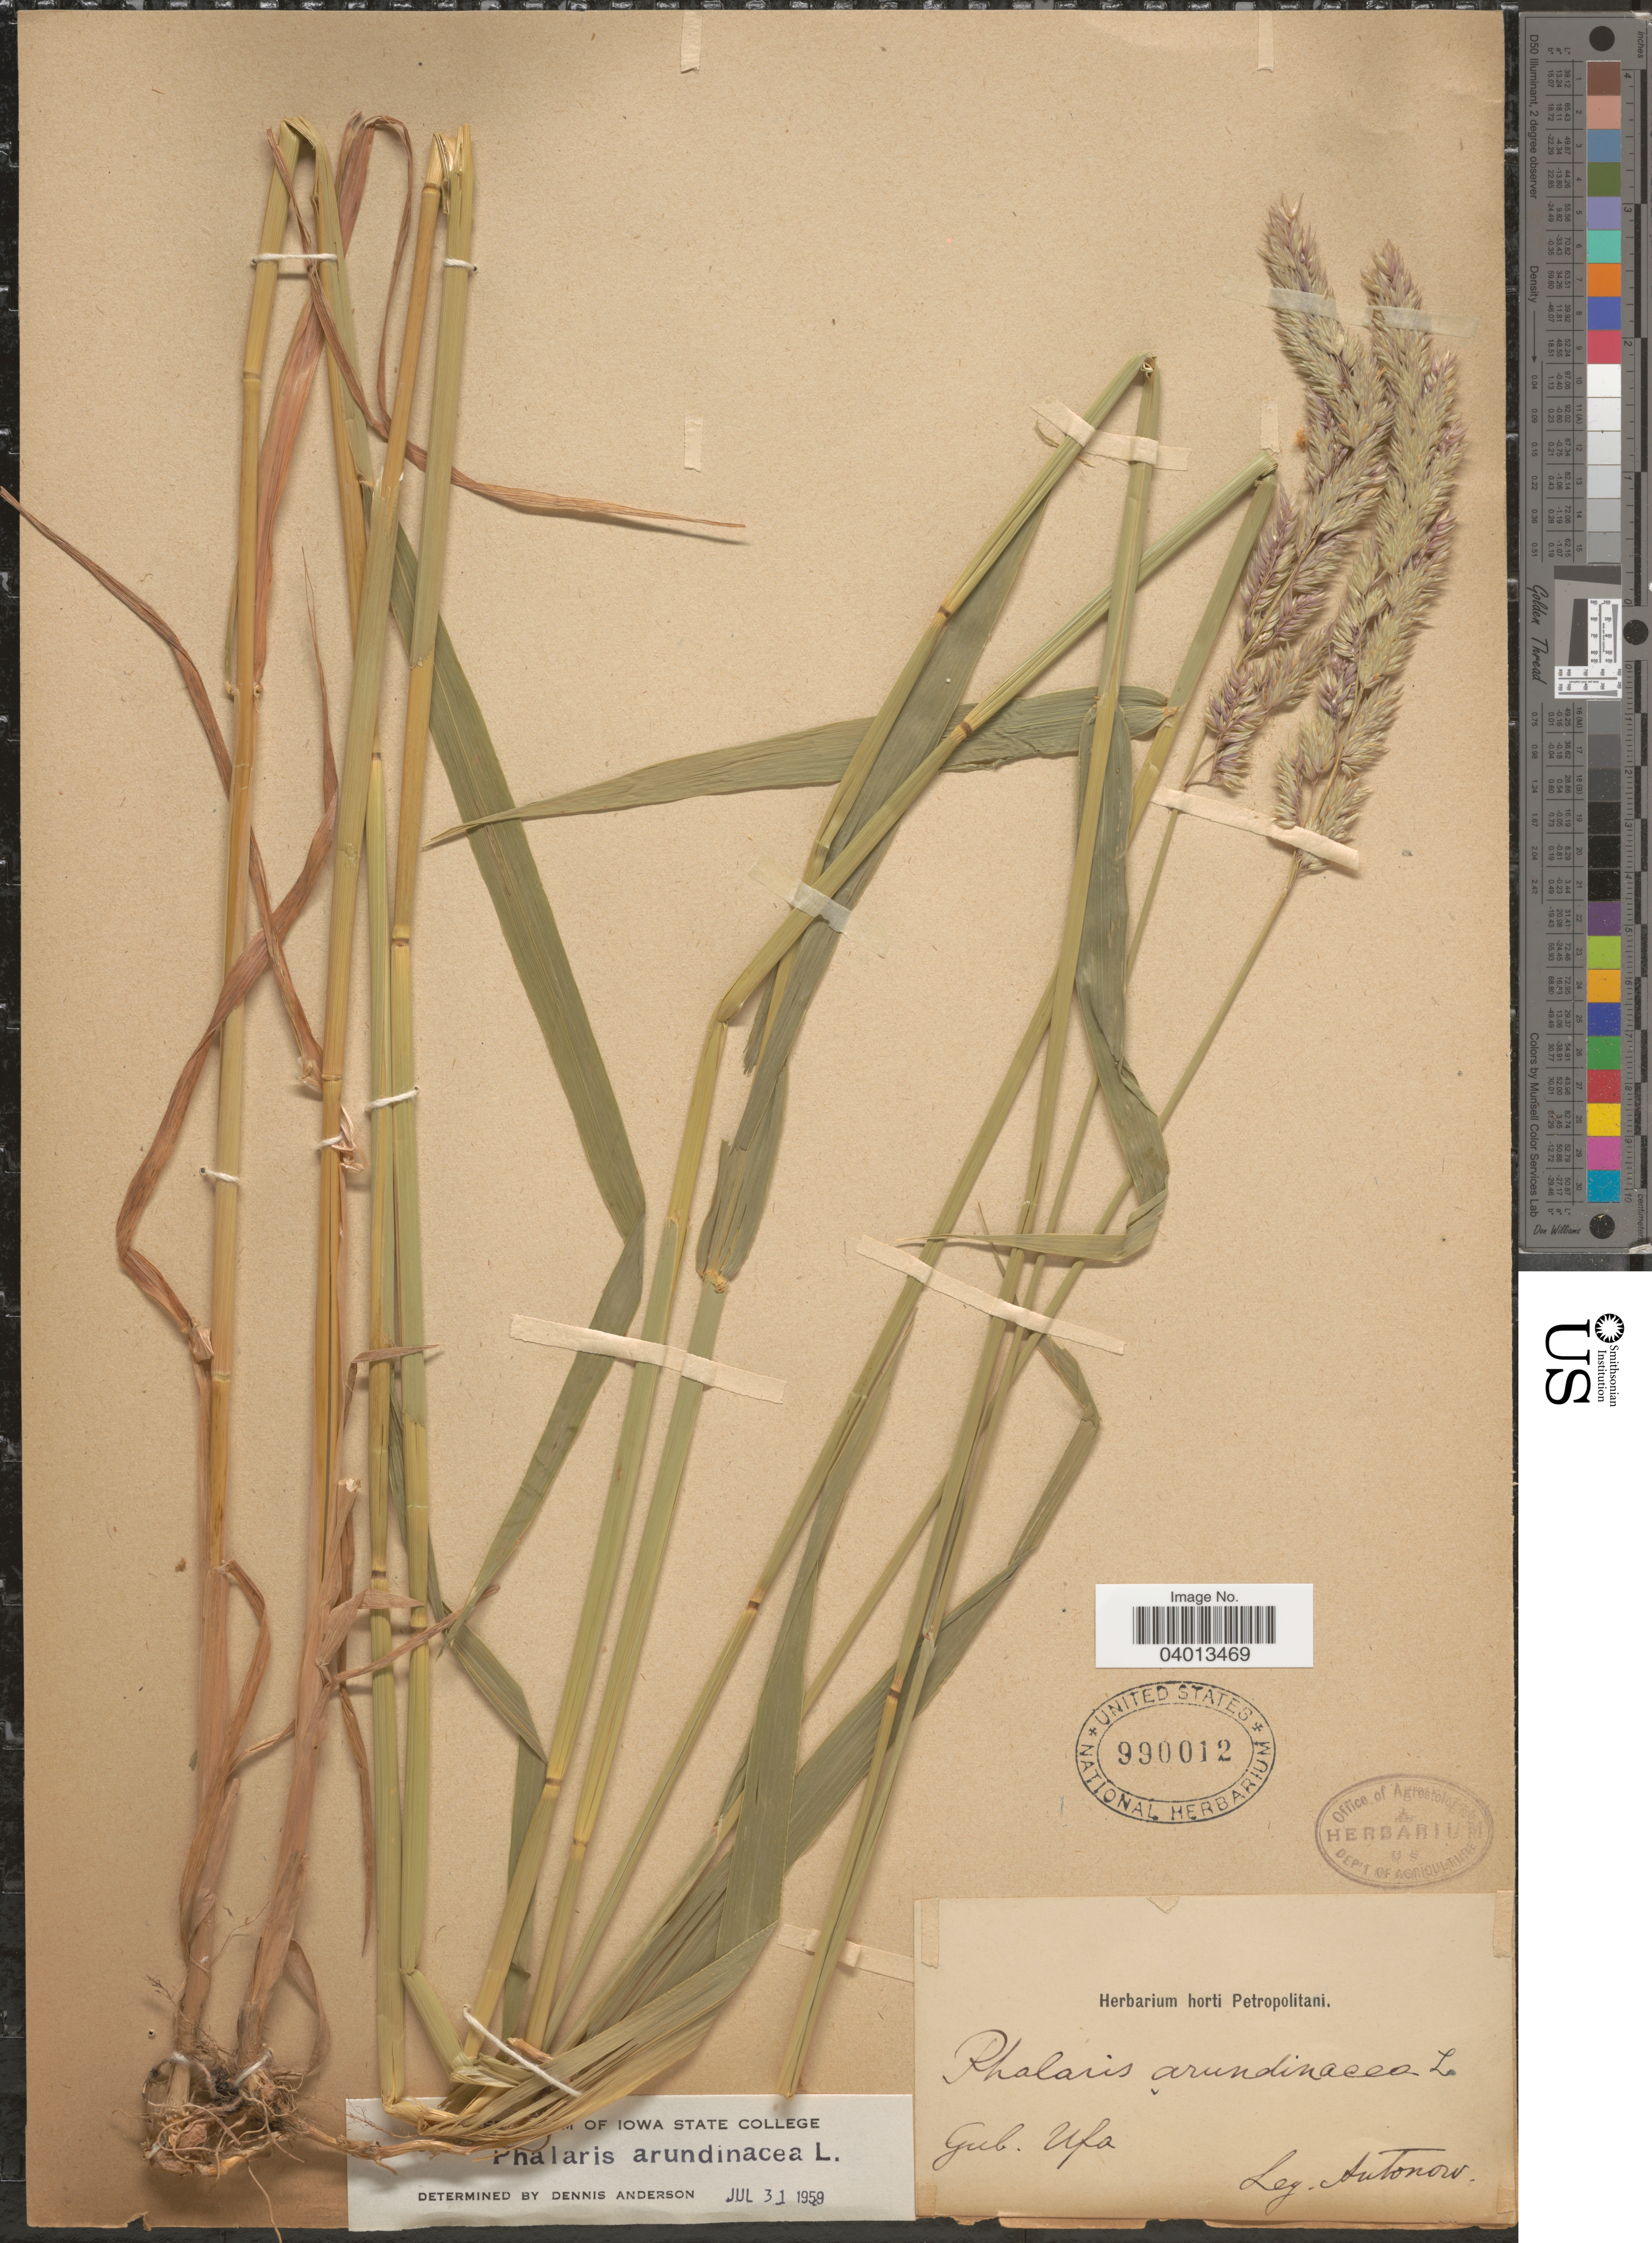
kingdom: Plantae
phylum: Tracheophyta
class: Liliopsida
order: Poales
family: Poaceae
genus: Phalaris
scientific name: Phalaris arundinacea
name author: L.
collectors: A. Antonow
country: Russian Federation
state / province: Bashkortostan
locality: Gub. Ufa.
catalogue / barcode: US 990012